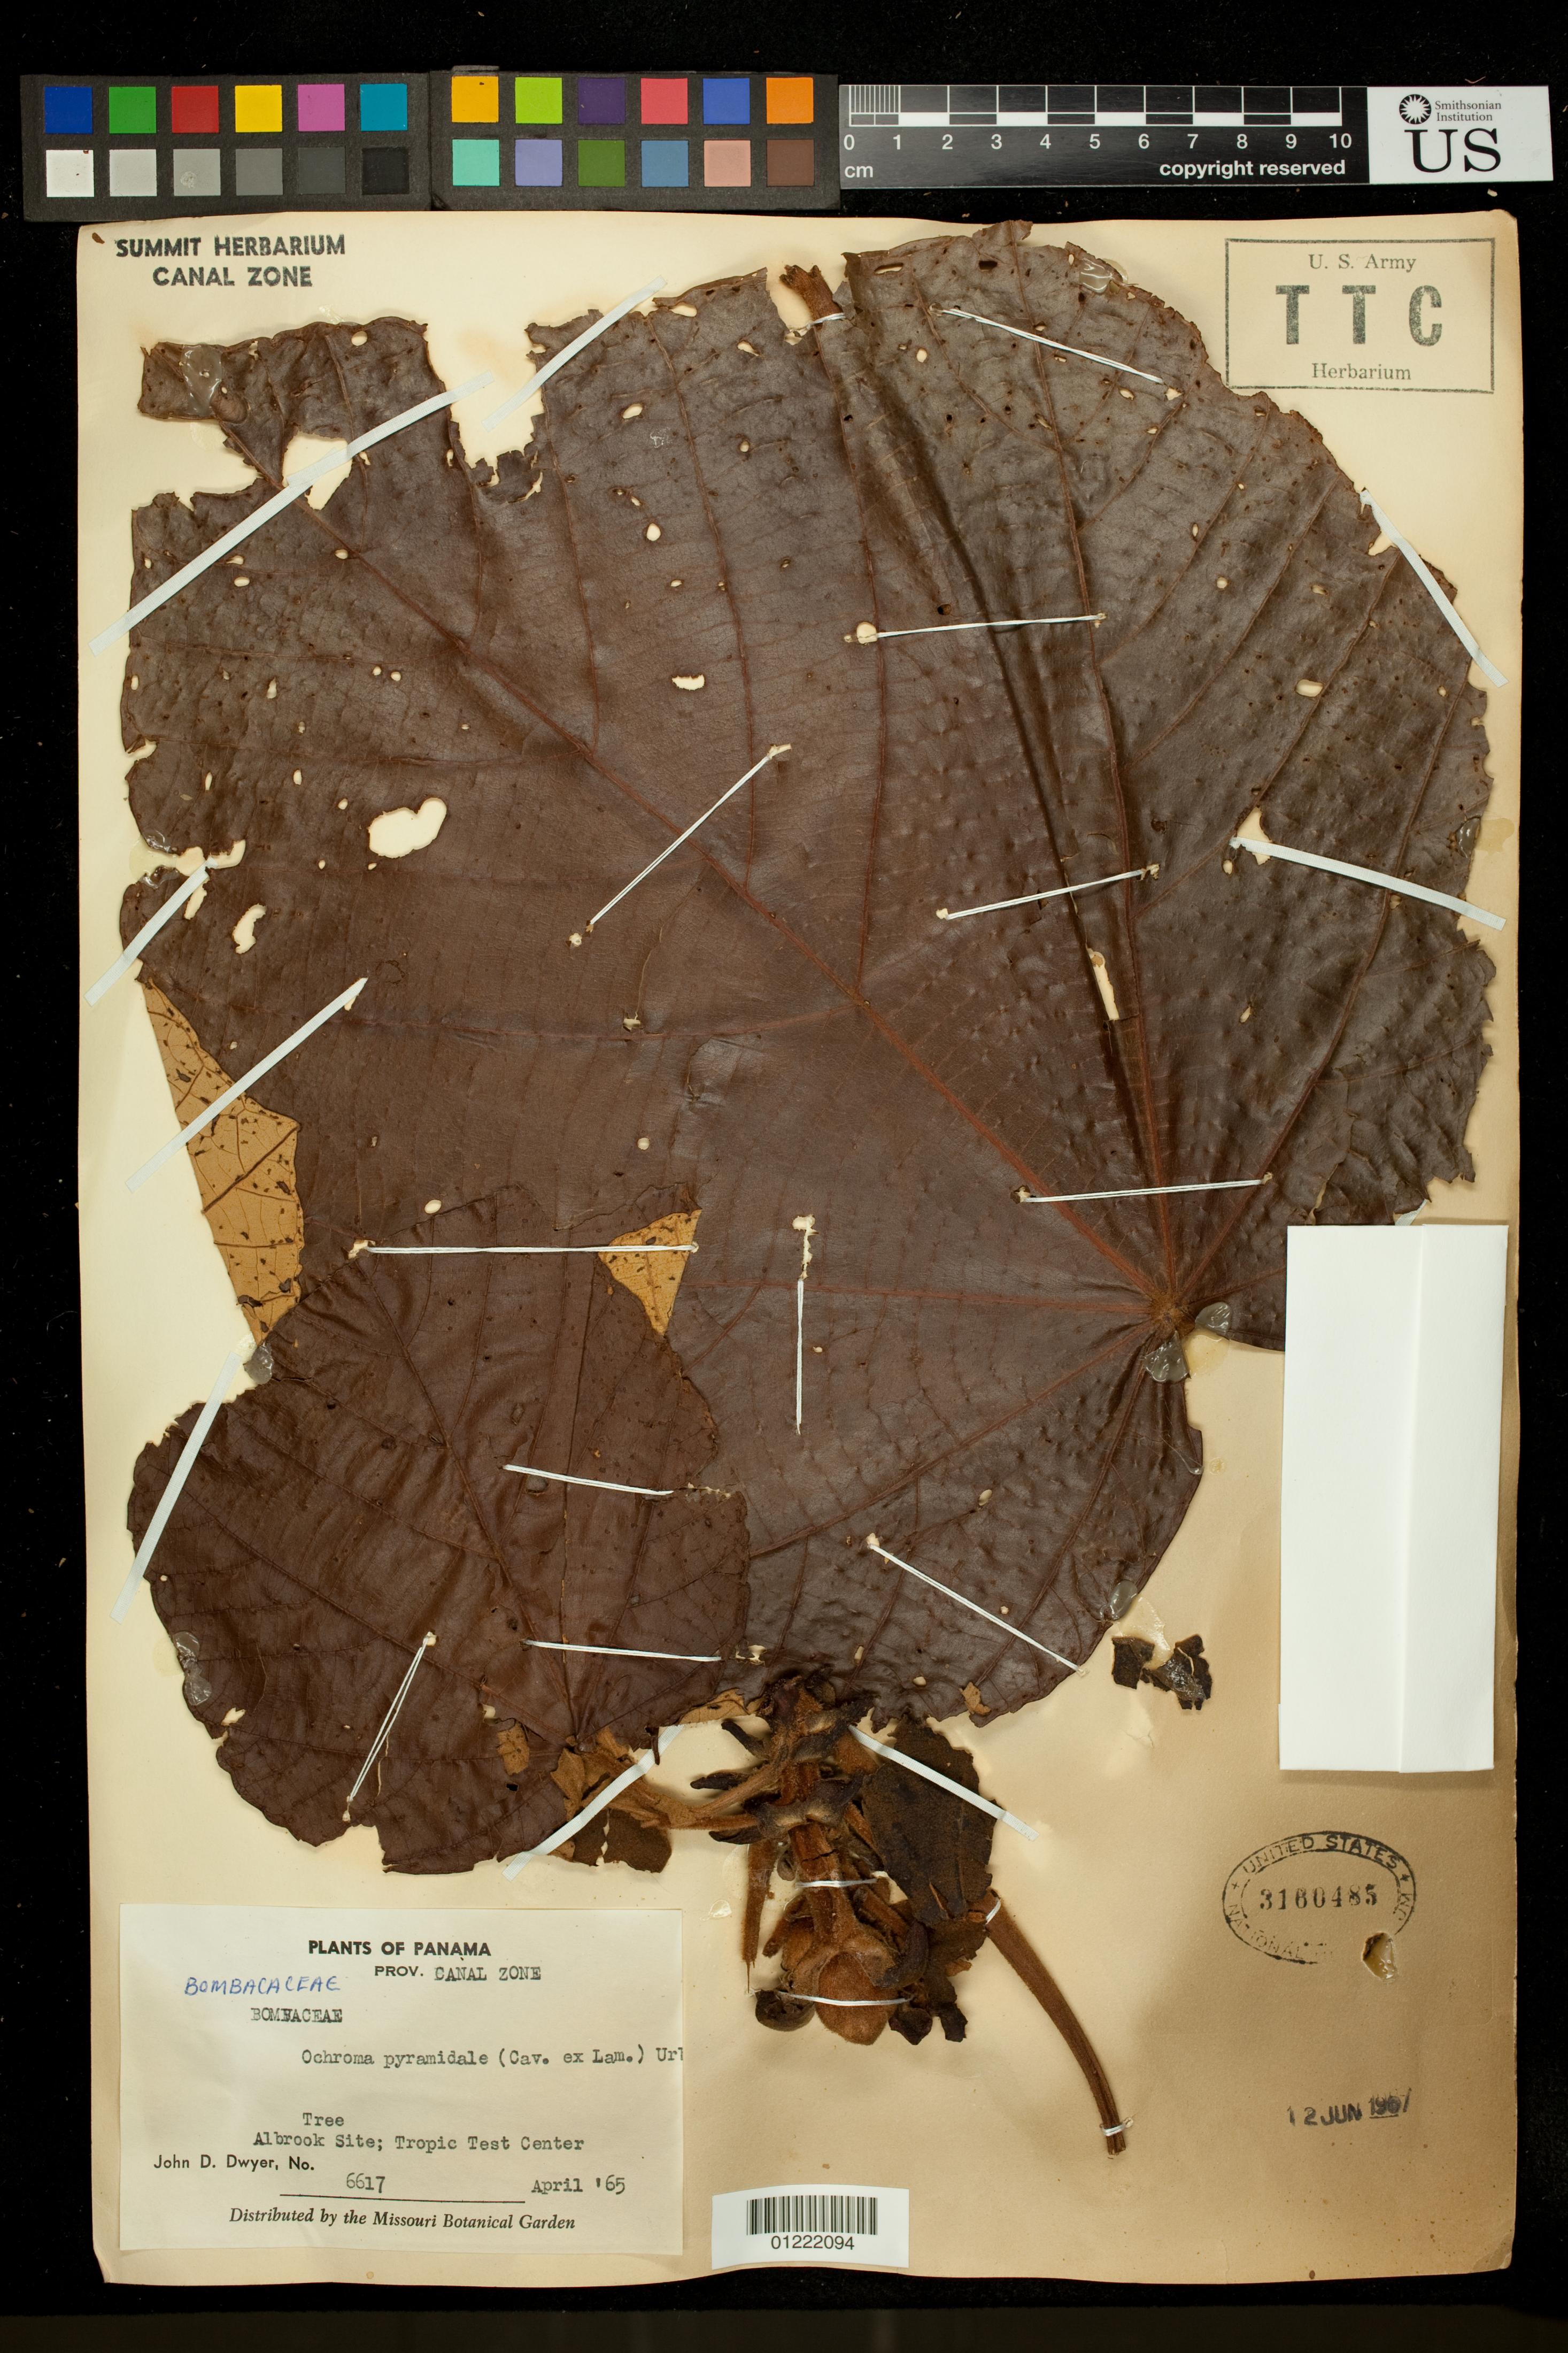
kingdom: Plantae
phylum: Tracheophyta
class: Magnoliopsida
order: Malvales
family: Malvaceae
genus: Ochroma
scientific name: Ochroma limonense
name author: Rowlee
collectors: J. D. Dwyer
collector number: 6617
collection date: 1965-04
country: Panama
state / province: Panamá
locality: Albrook Site; Tropic Test Center. Canal Zone.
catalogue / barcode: US 3160485